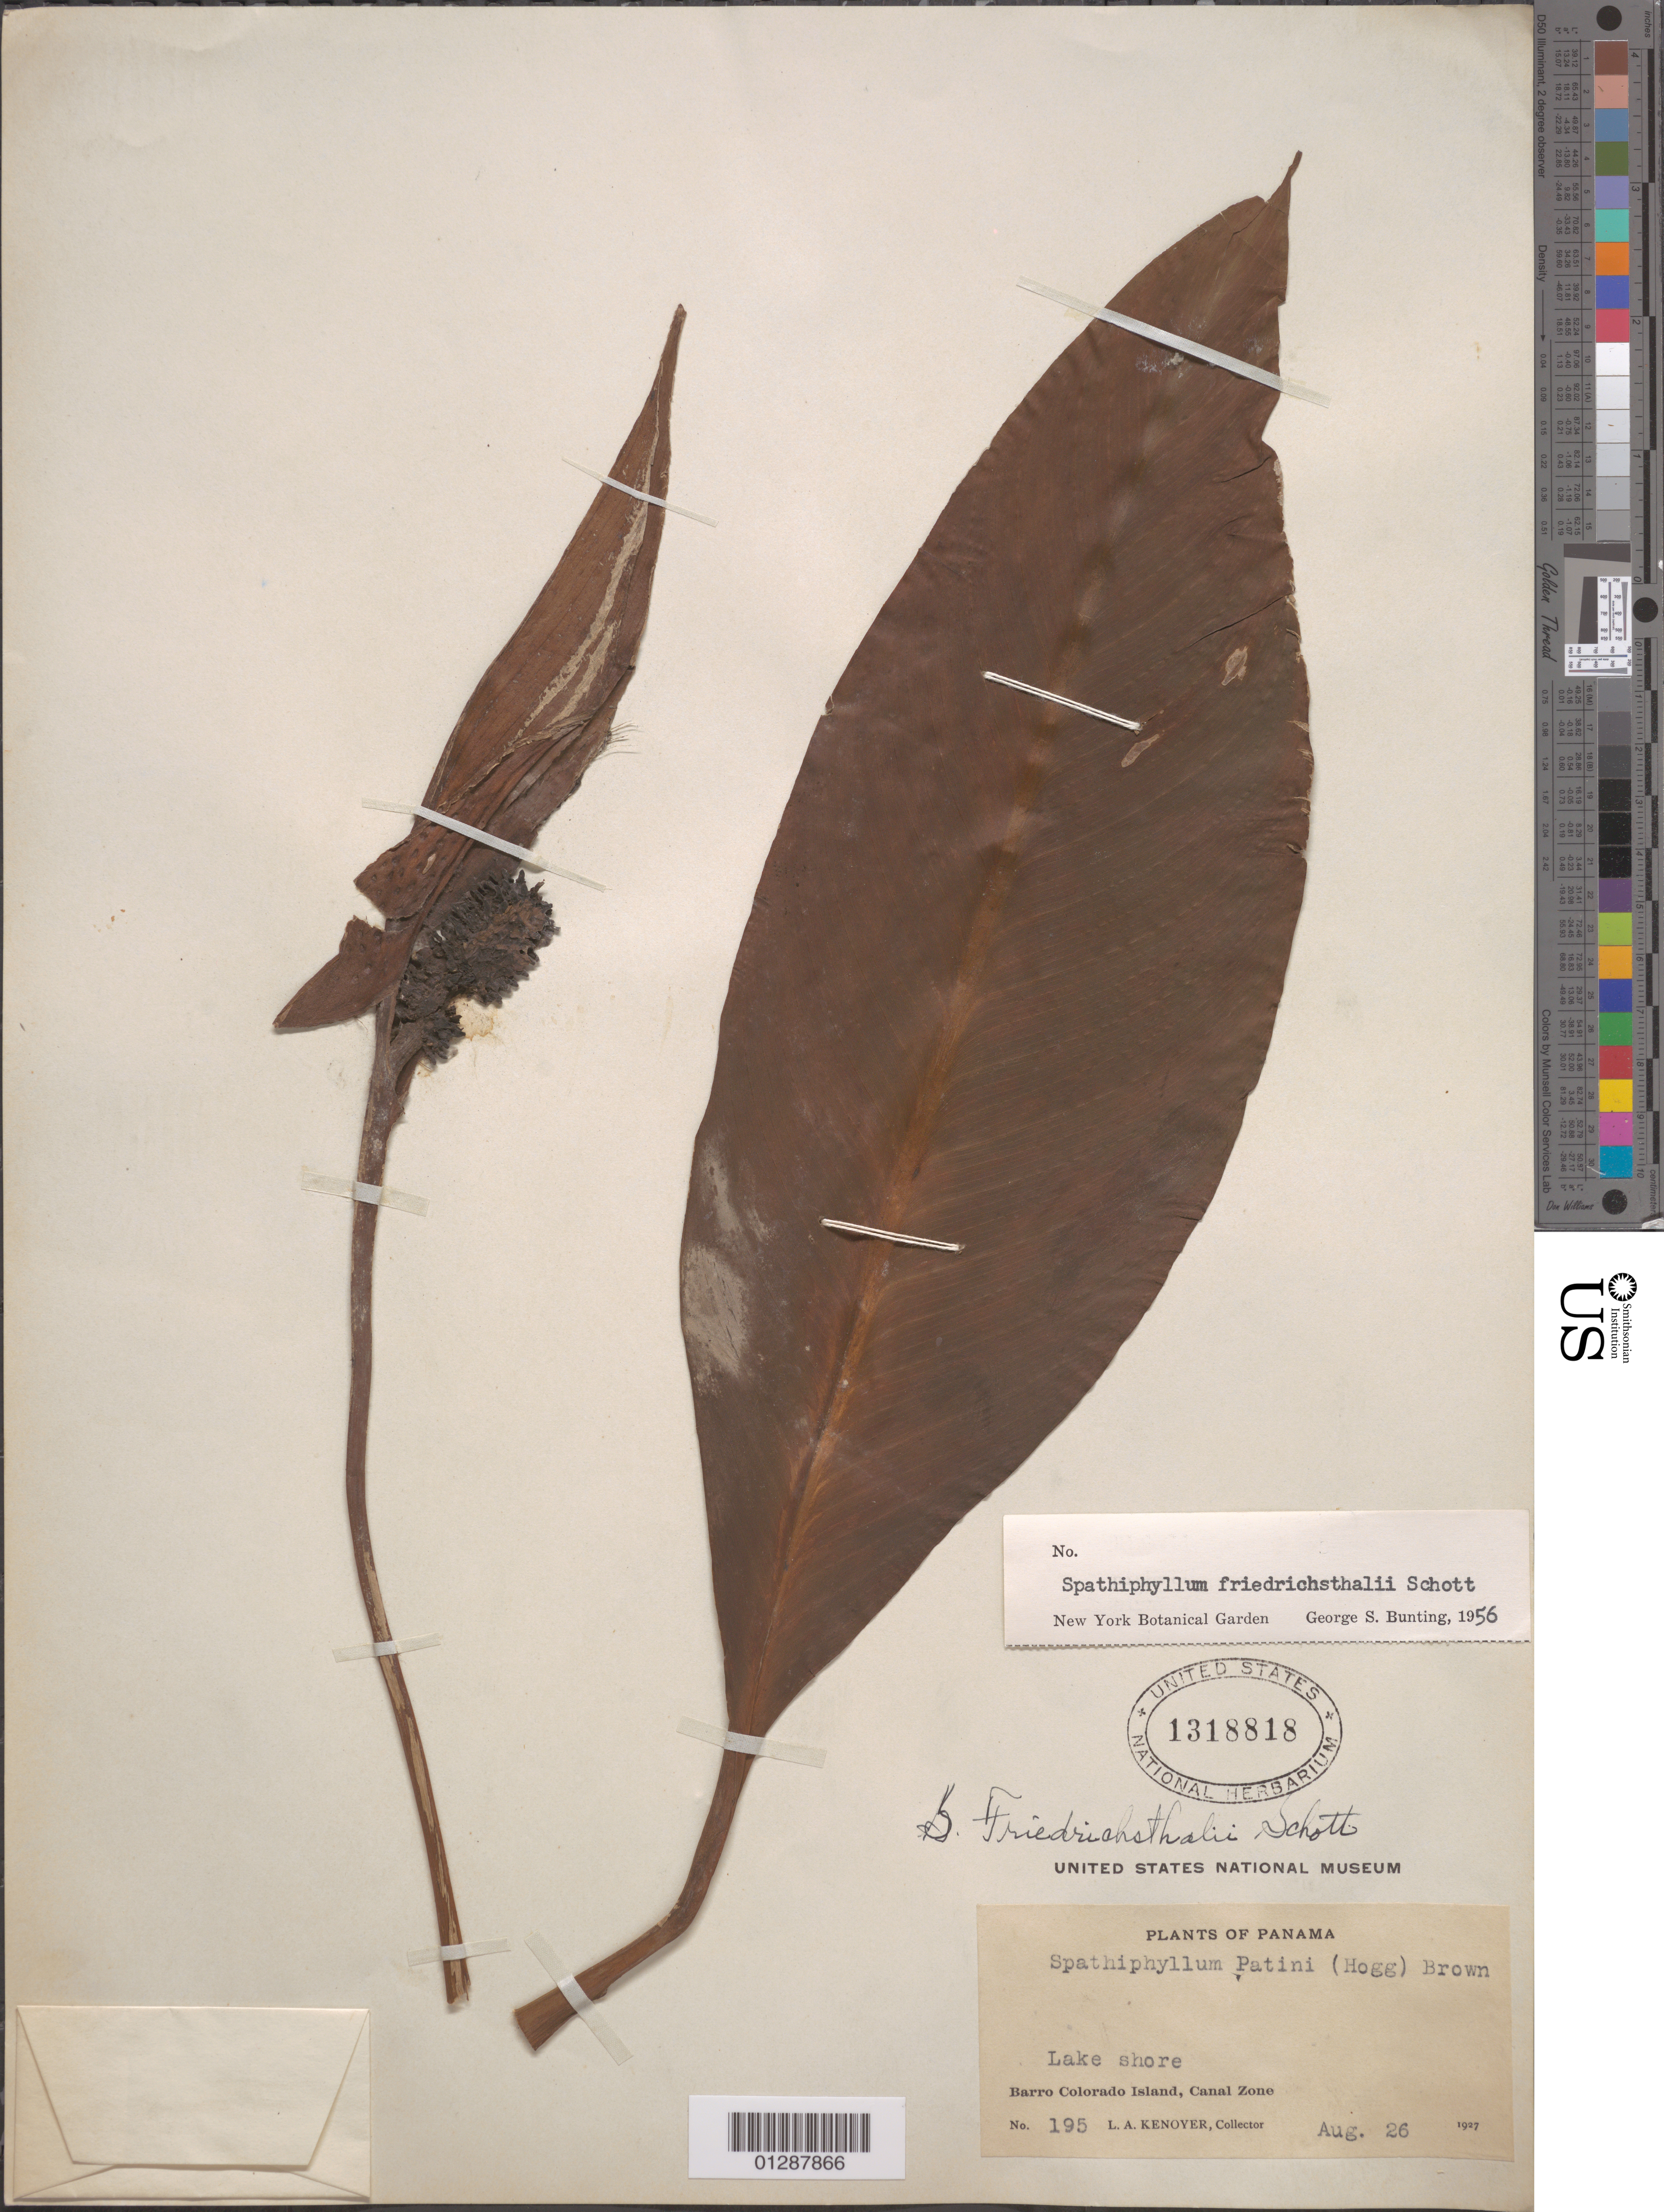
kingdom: Plantae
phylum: Tracheophyta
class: Liliopsida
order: Alismatales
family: Araceae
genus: Spathiphyllum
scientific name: Spathiphyllum friedrichsthalii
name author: Schott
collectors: L. Kenover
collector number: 195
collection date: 1927-08-26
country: Panama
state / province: Panamá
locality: Lake shore. Barro Colorado Island, Canal Zone.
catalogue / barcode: US 1318818